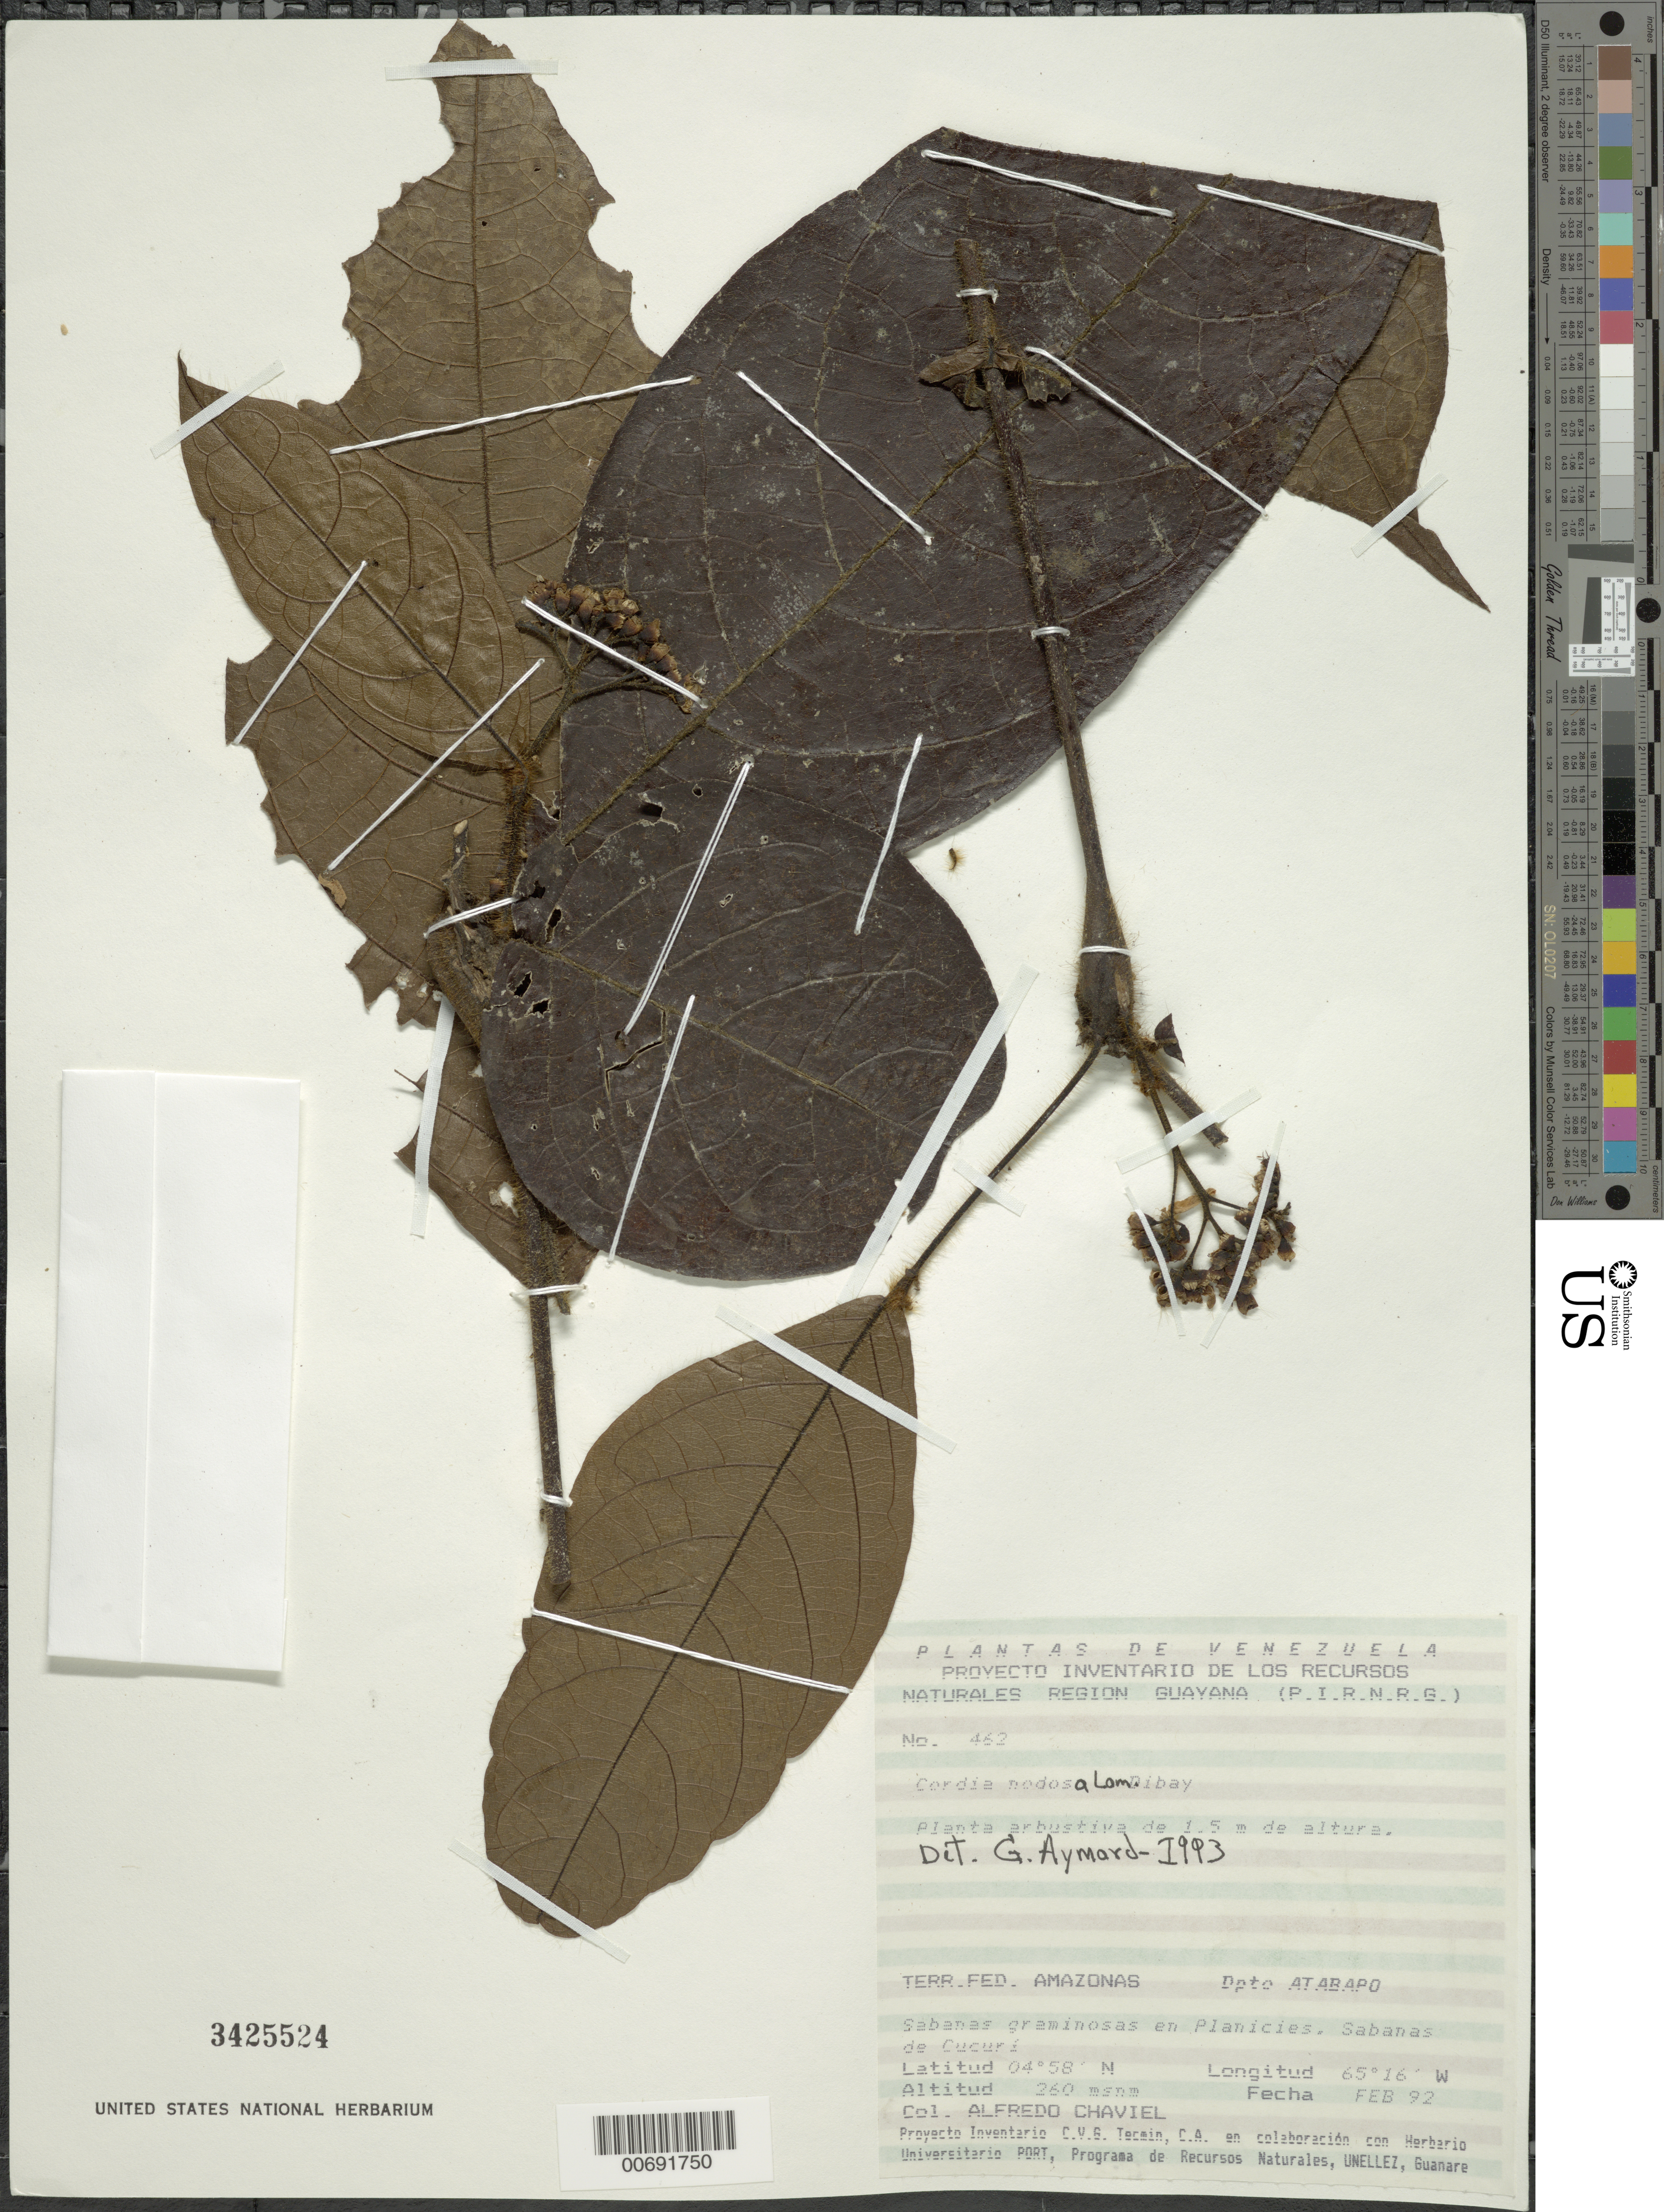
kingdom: Plantae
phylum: Tracheophyta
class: Magnoliopsida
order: Boraginales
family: Cordiaceae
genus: Cordia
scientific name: Cordia nodosa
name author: Lam.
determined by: Aymard C., G. A., (PORT), Univ. Nac. Exp. de los Llanos Ezequiel Zamora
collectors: A. Chaviel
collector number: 462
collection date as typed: Feb-92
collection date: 1992-02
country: Venezuela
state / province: Amazonas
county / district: Atabapo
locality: Sabanas de Cucuri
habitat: Sabanas graminosas en planicies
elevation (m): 260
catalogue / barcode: US 3425524